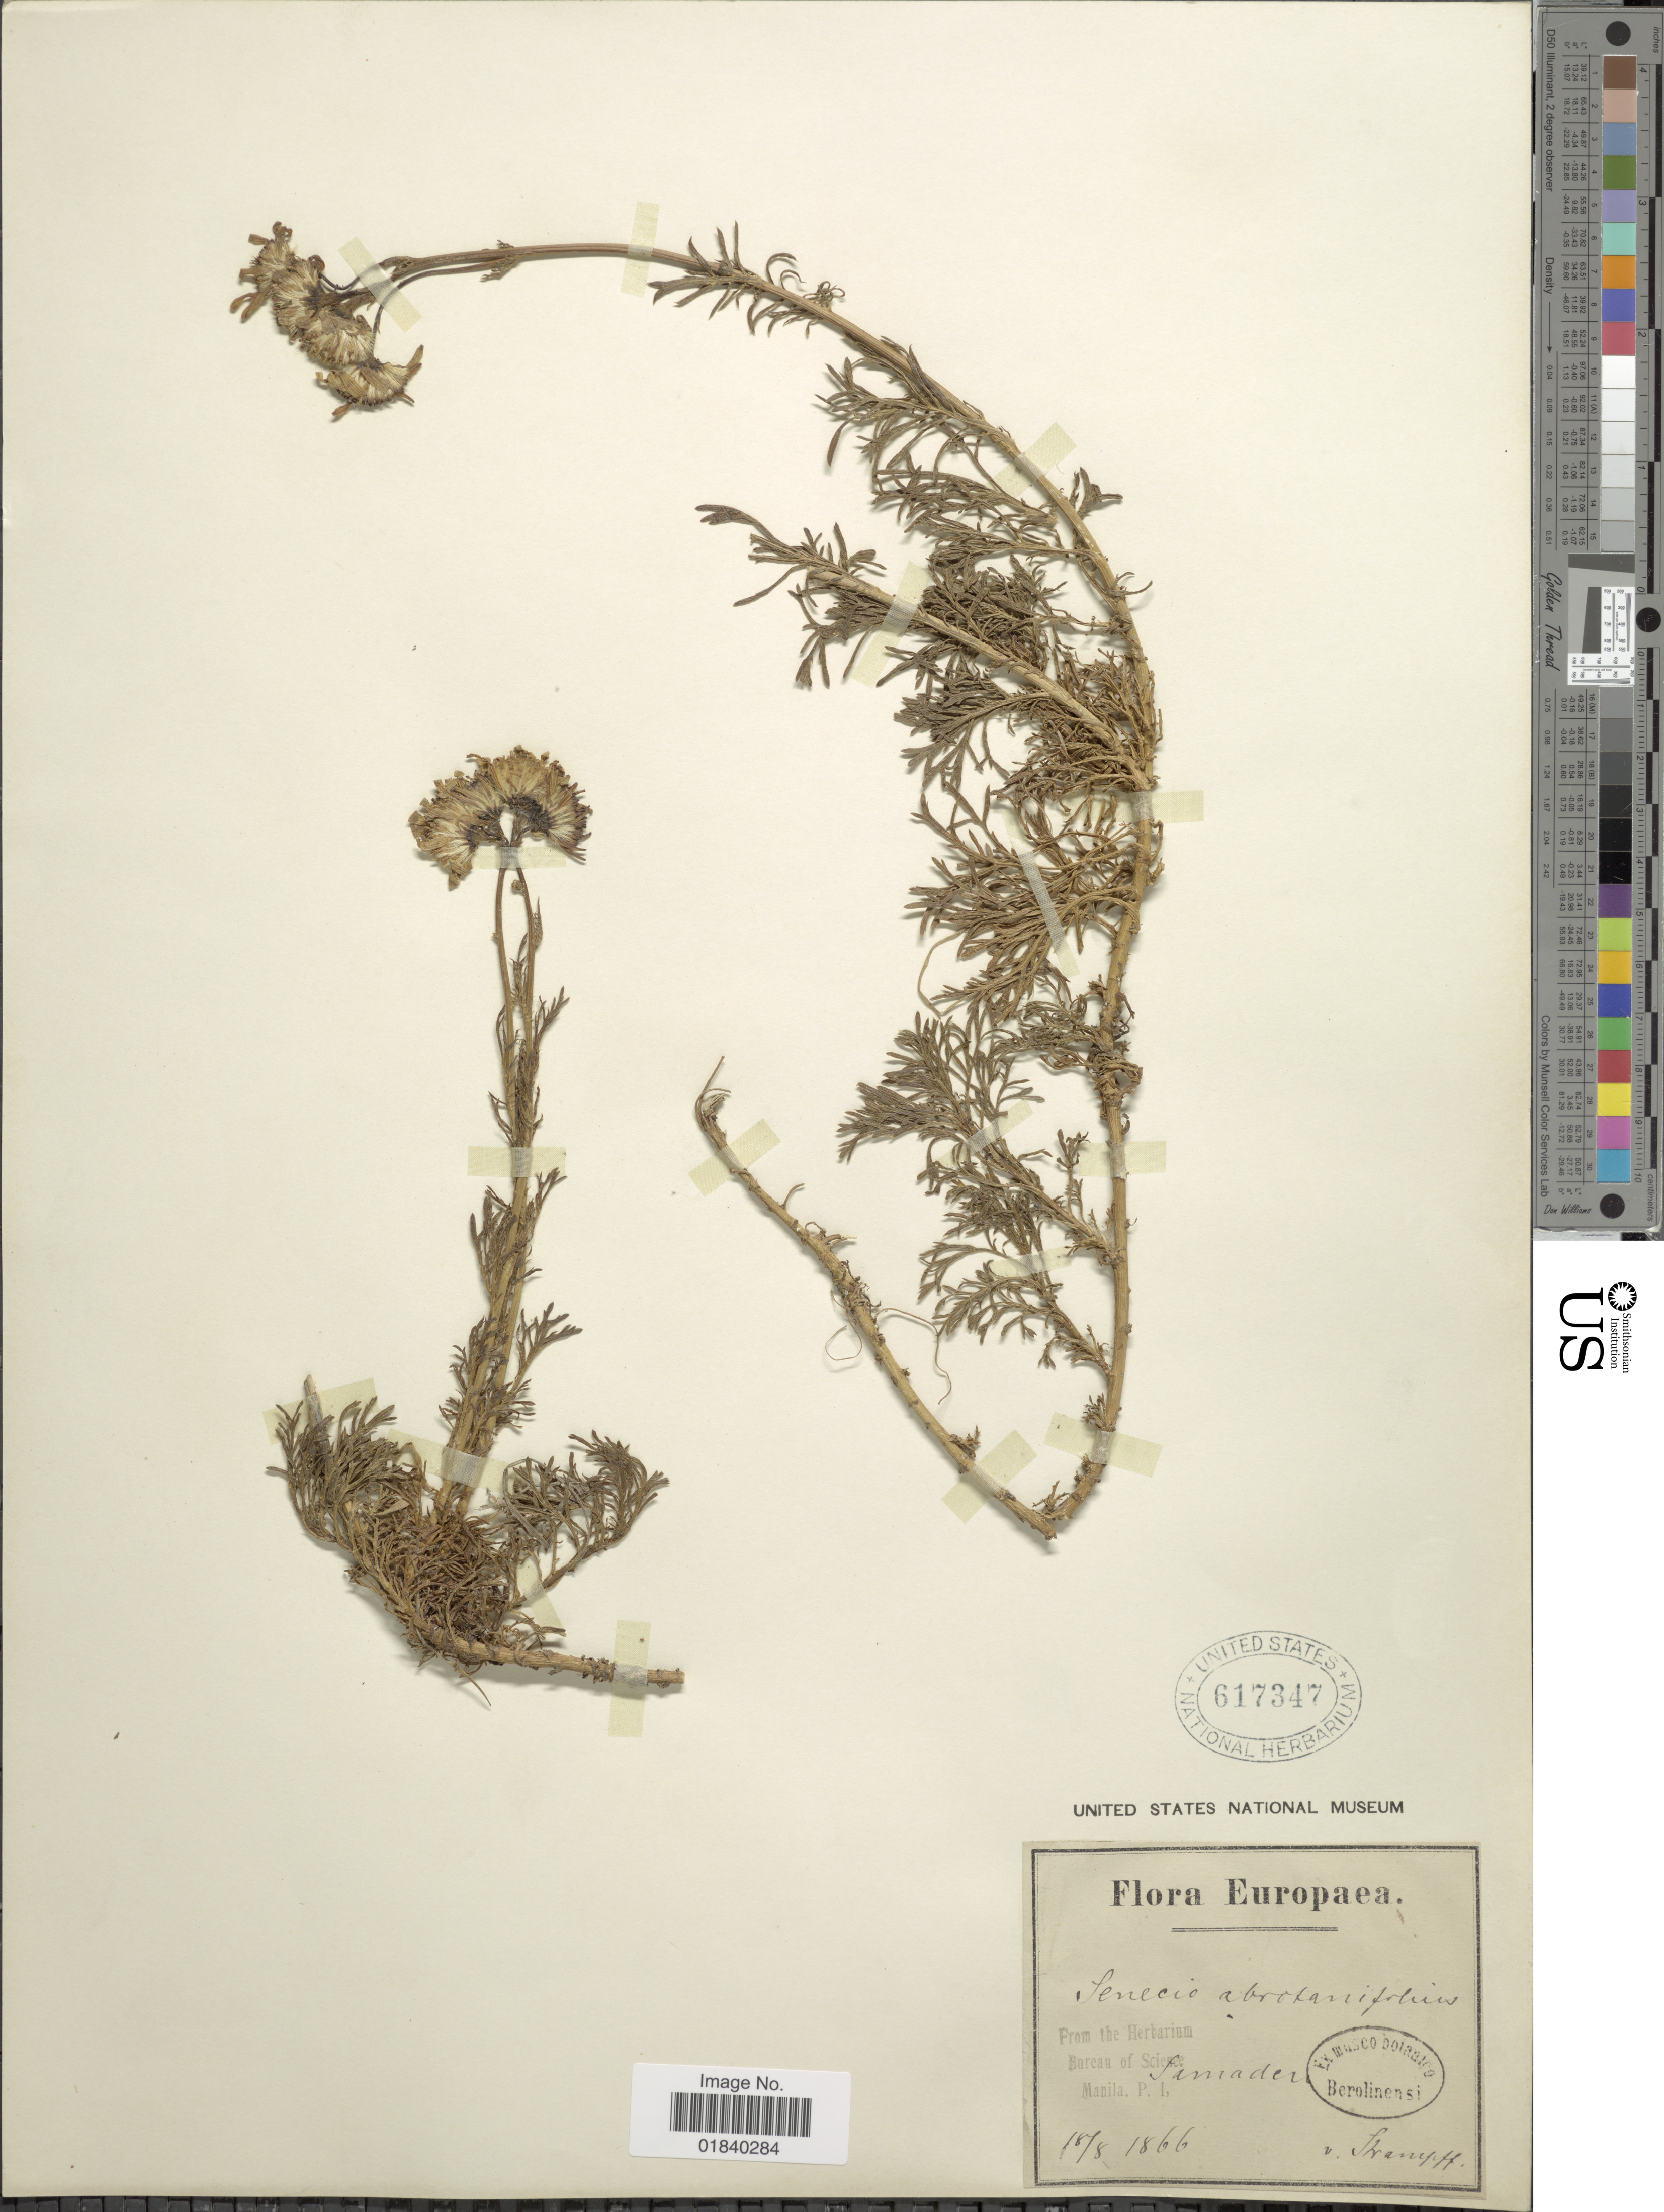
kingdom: Plantae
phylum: Tracheophyta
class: Magnoliopsida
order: Asterales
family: Asteraceae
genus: Jacobaea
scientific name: Jacobaea abrotanifolia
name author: (L.) Moench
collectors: Strampff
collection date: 1866-08-18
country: Switzerland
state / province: Graubunden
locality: Samaden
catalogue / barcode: US 617347